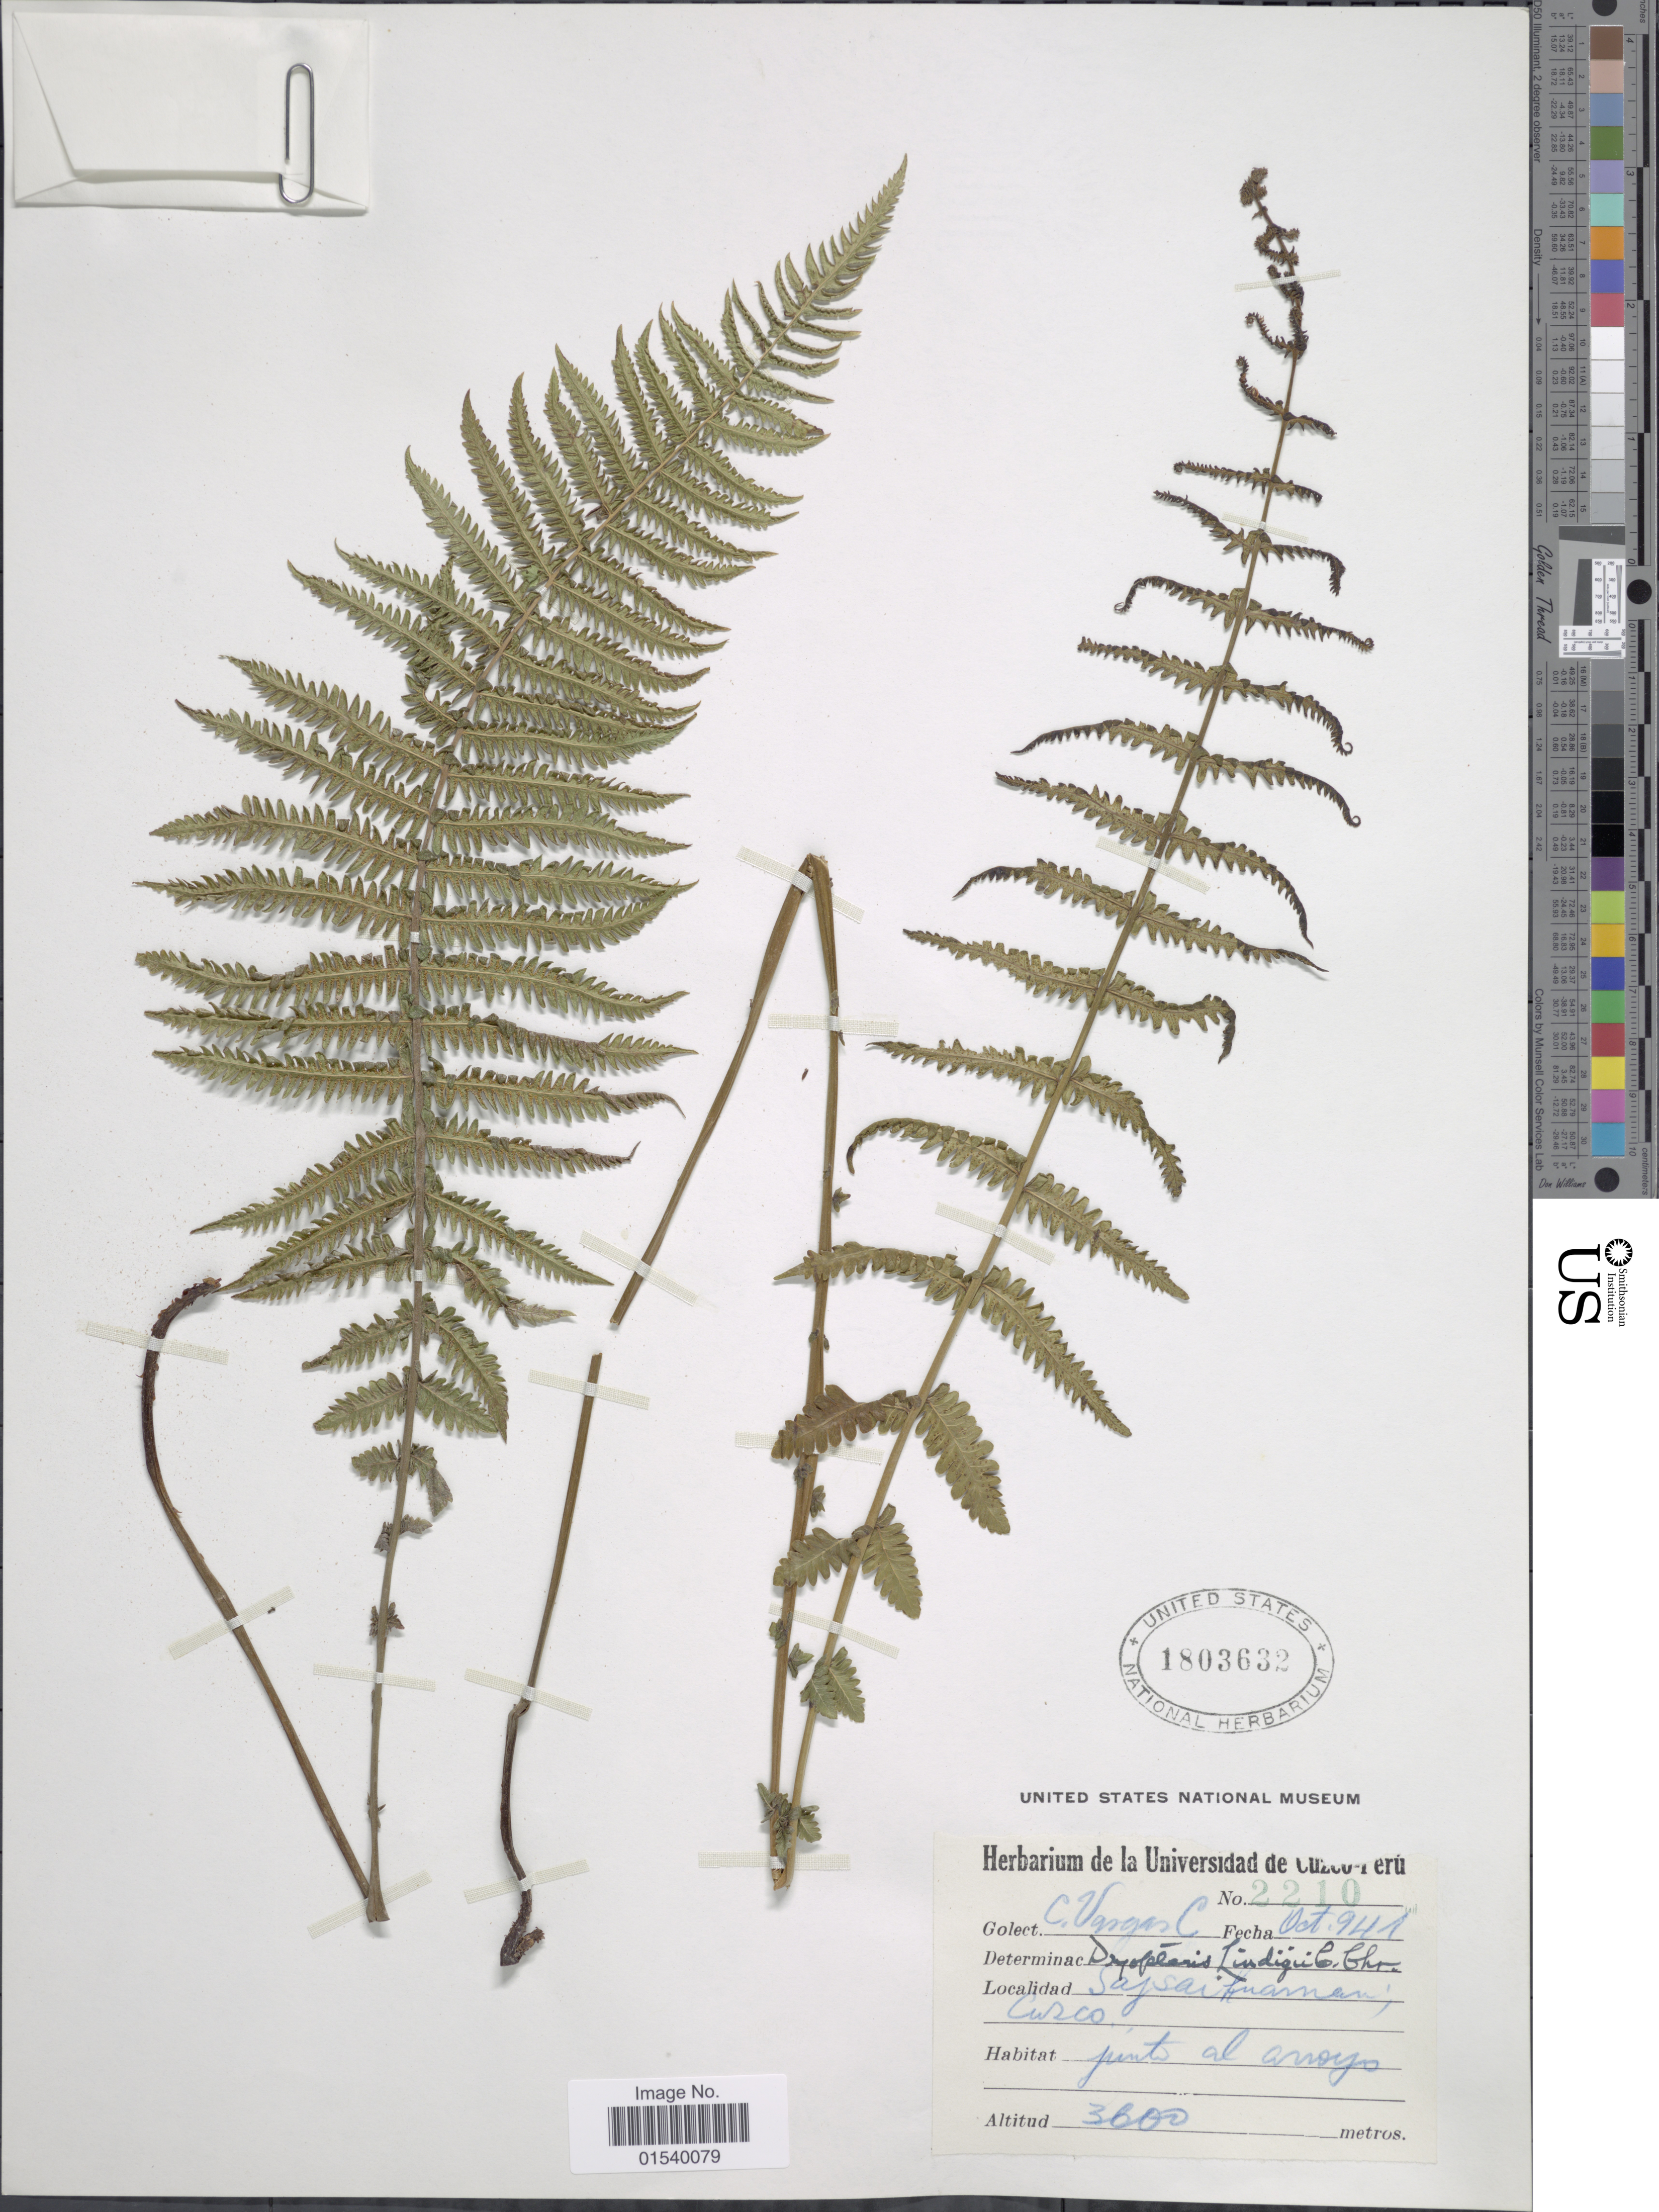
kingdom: Plantae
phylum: Tracheophyta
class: Polypodiopsida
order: Polypodiales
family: Thelypteridaceae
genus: Amauropelta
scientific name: Amauropelta deflexa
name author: (C. Presl) Á. Löve & D. Löve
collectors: C. Vargas Calderón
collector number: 2210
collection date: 1941-10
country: Peru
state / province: Cusco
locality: Sacsayhuaman.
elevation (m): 3600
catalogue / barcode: US 1803632